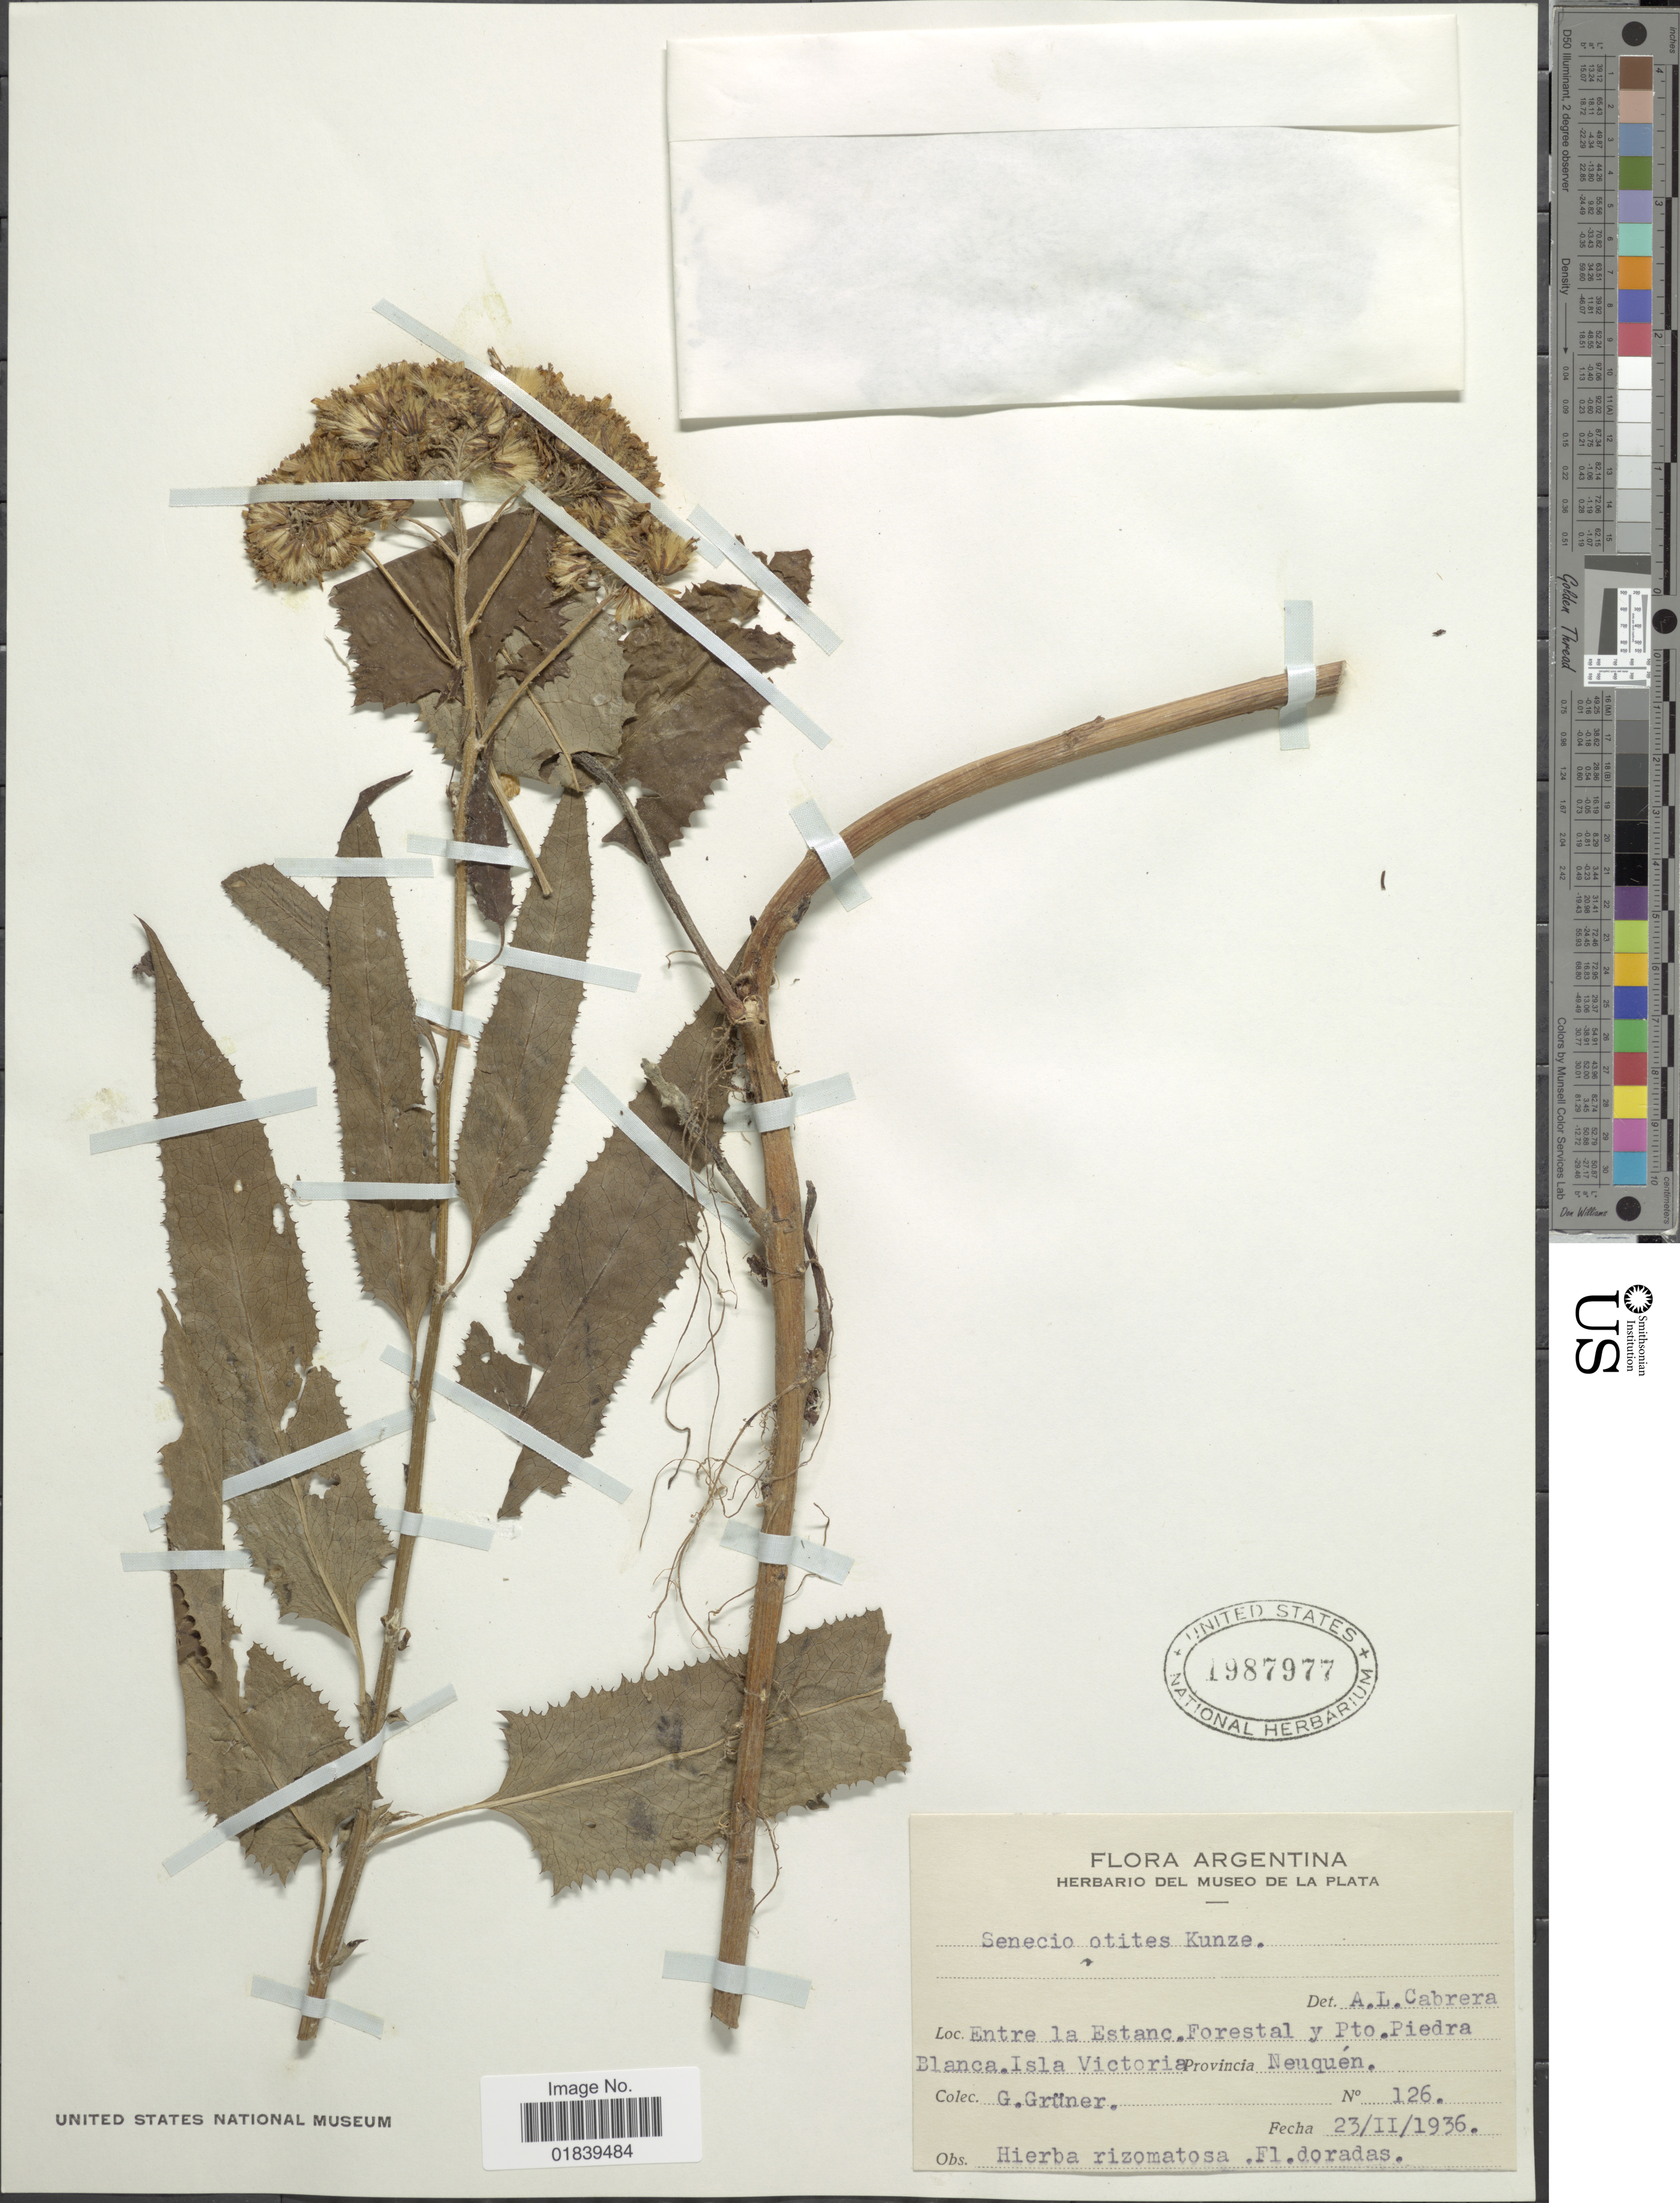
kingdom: Plantae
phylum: Tracheophyta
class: Magnoliopsida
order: Asterales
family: Asteraceae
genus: Senecio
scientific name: Senecio otites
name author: Kunze & DC.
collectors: G. Grüner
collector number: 126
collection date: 1936-02-23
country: Argentina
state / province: Neuquen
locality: Entre la Estanc. Florestal y Pto. Piedra Blanca, Isla Victoria, Provincia Neuquen.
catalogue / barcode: US 1987977